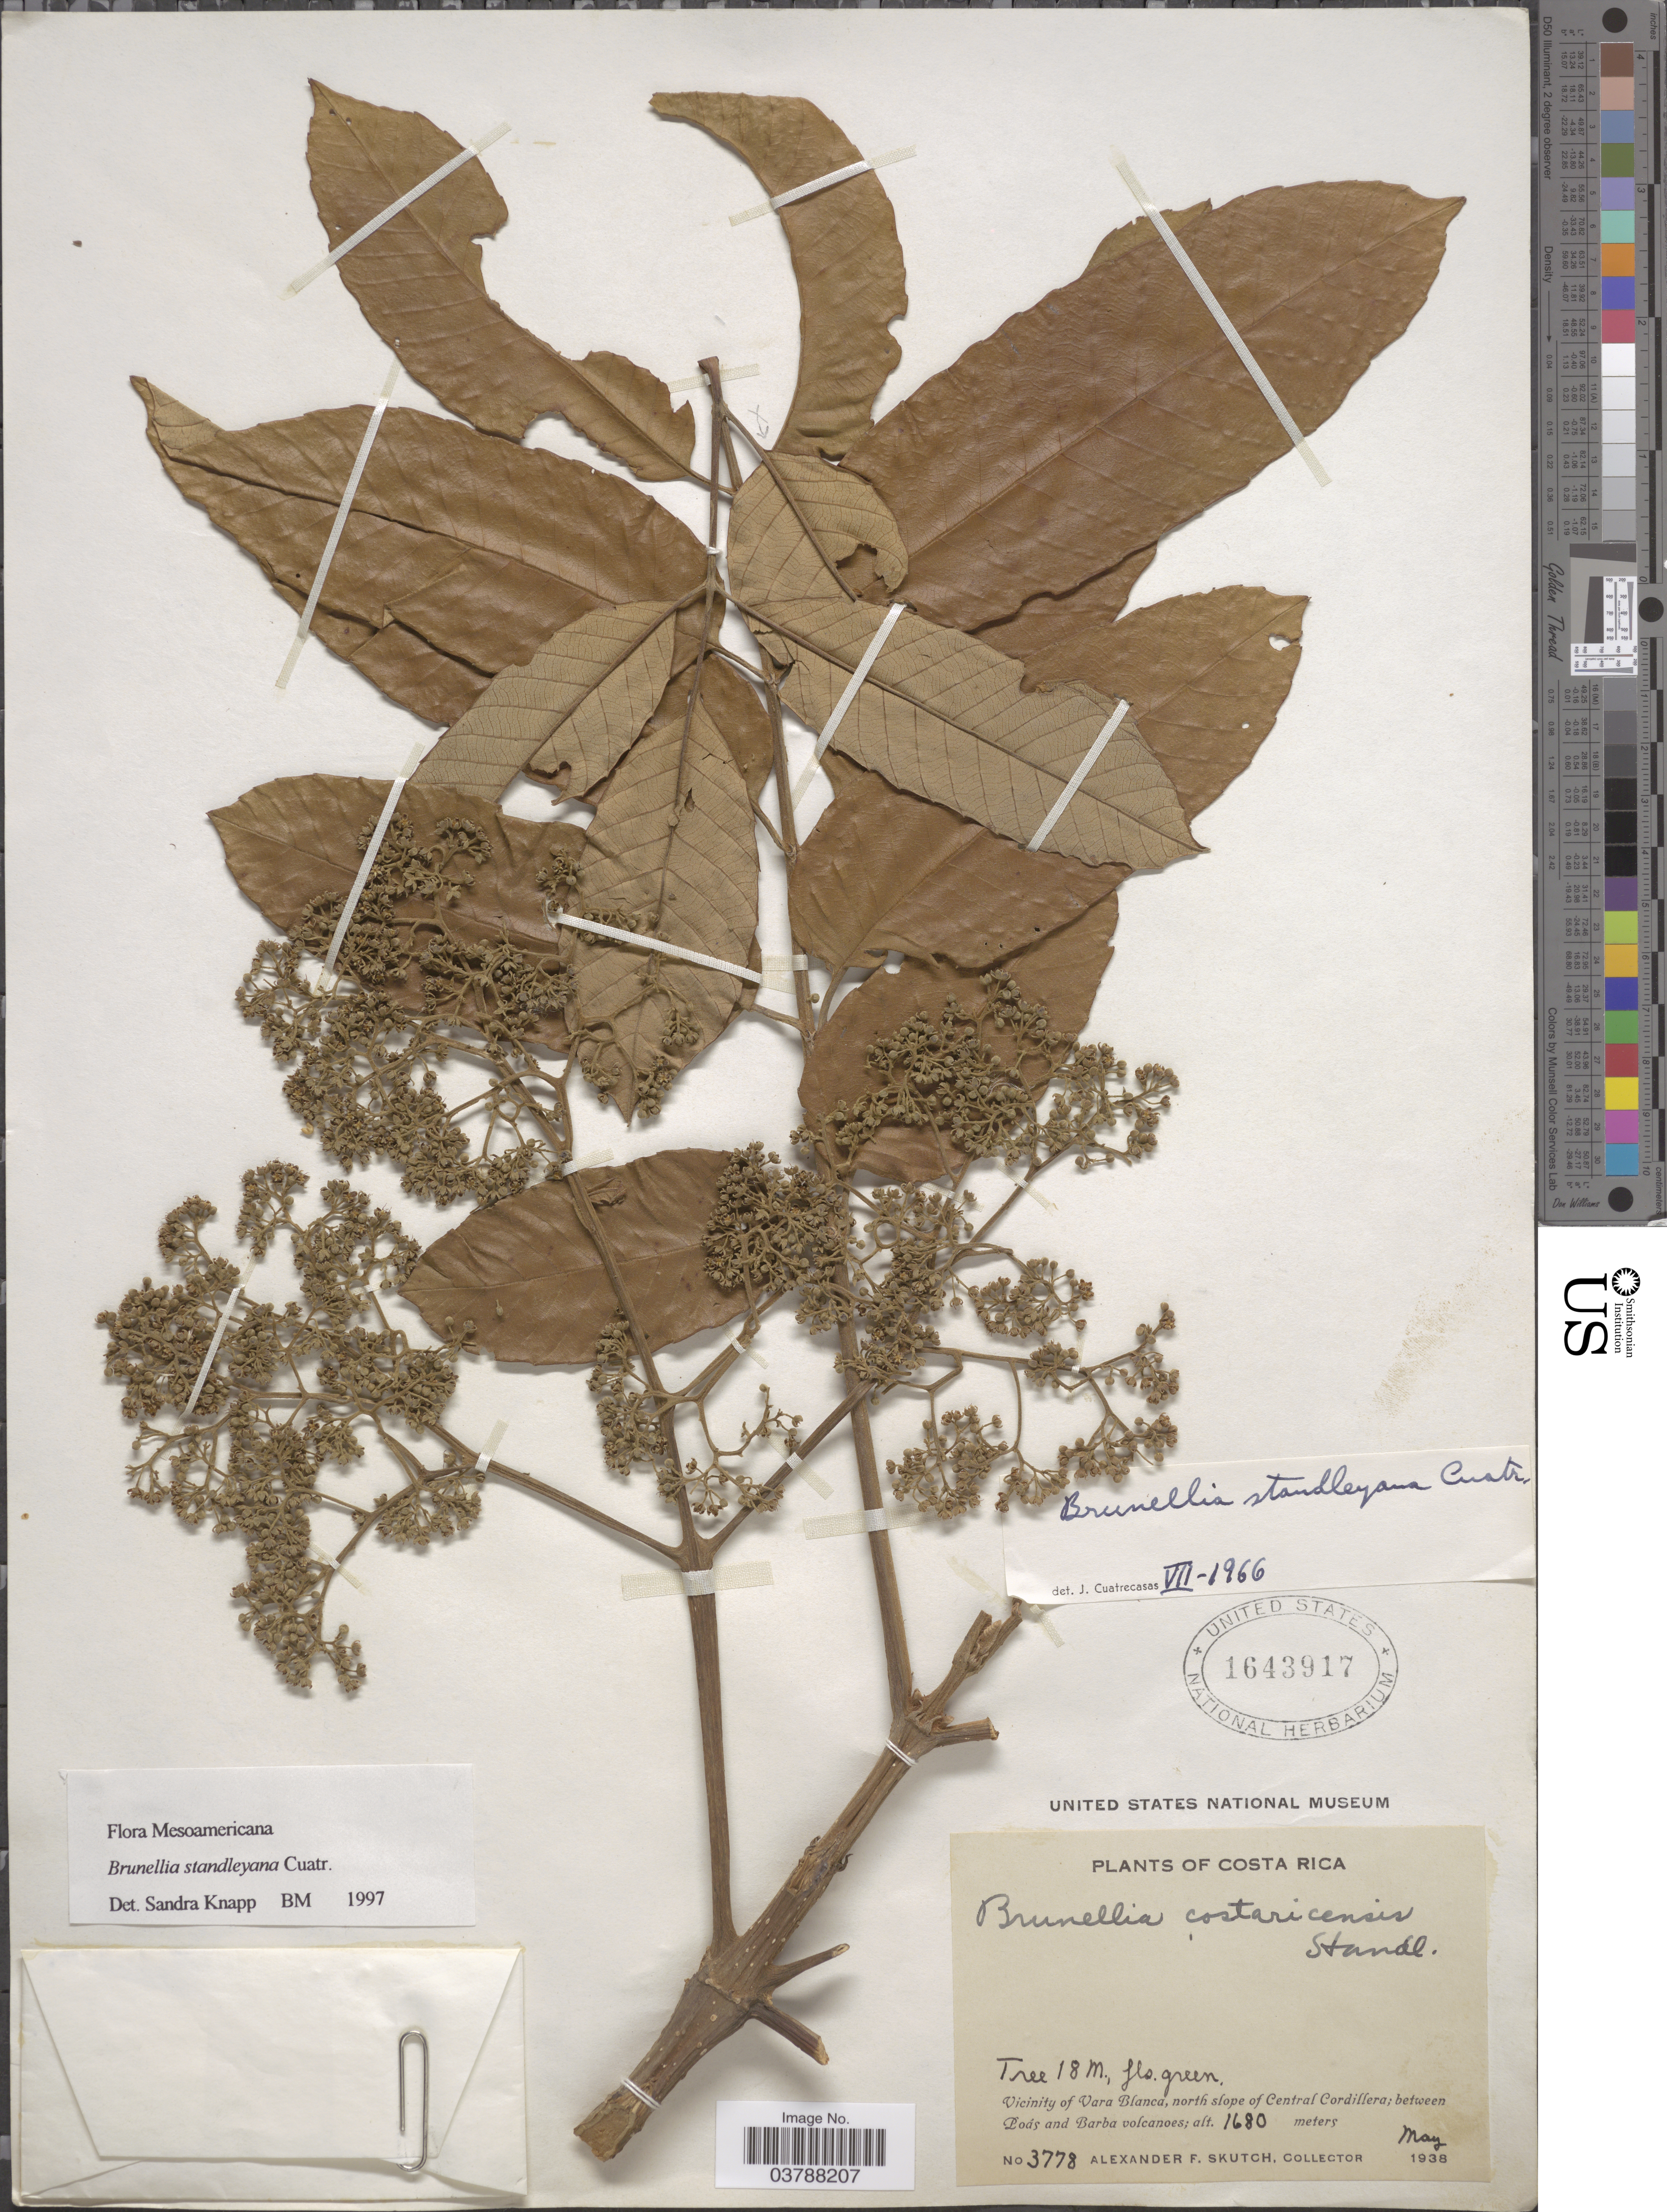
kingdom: Plantae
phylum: Tracheophyta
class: Magnoliopsida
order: Oxalidales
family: Brunelliaceae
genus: Brunellia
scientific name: Brunellia standleyana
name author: Cuatrec.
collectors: A. F. Skutch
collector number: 3778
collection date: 1938-05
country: Costa Rica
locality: Vicinity of Vara Blanca, north slope of Central Cordillera; between Poás and Barba volcanoes.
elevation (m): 1680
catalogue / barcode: US 1643917